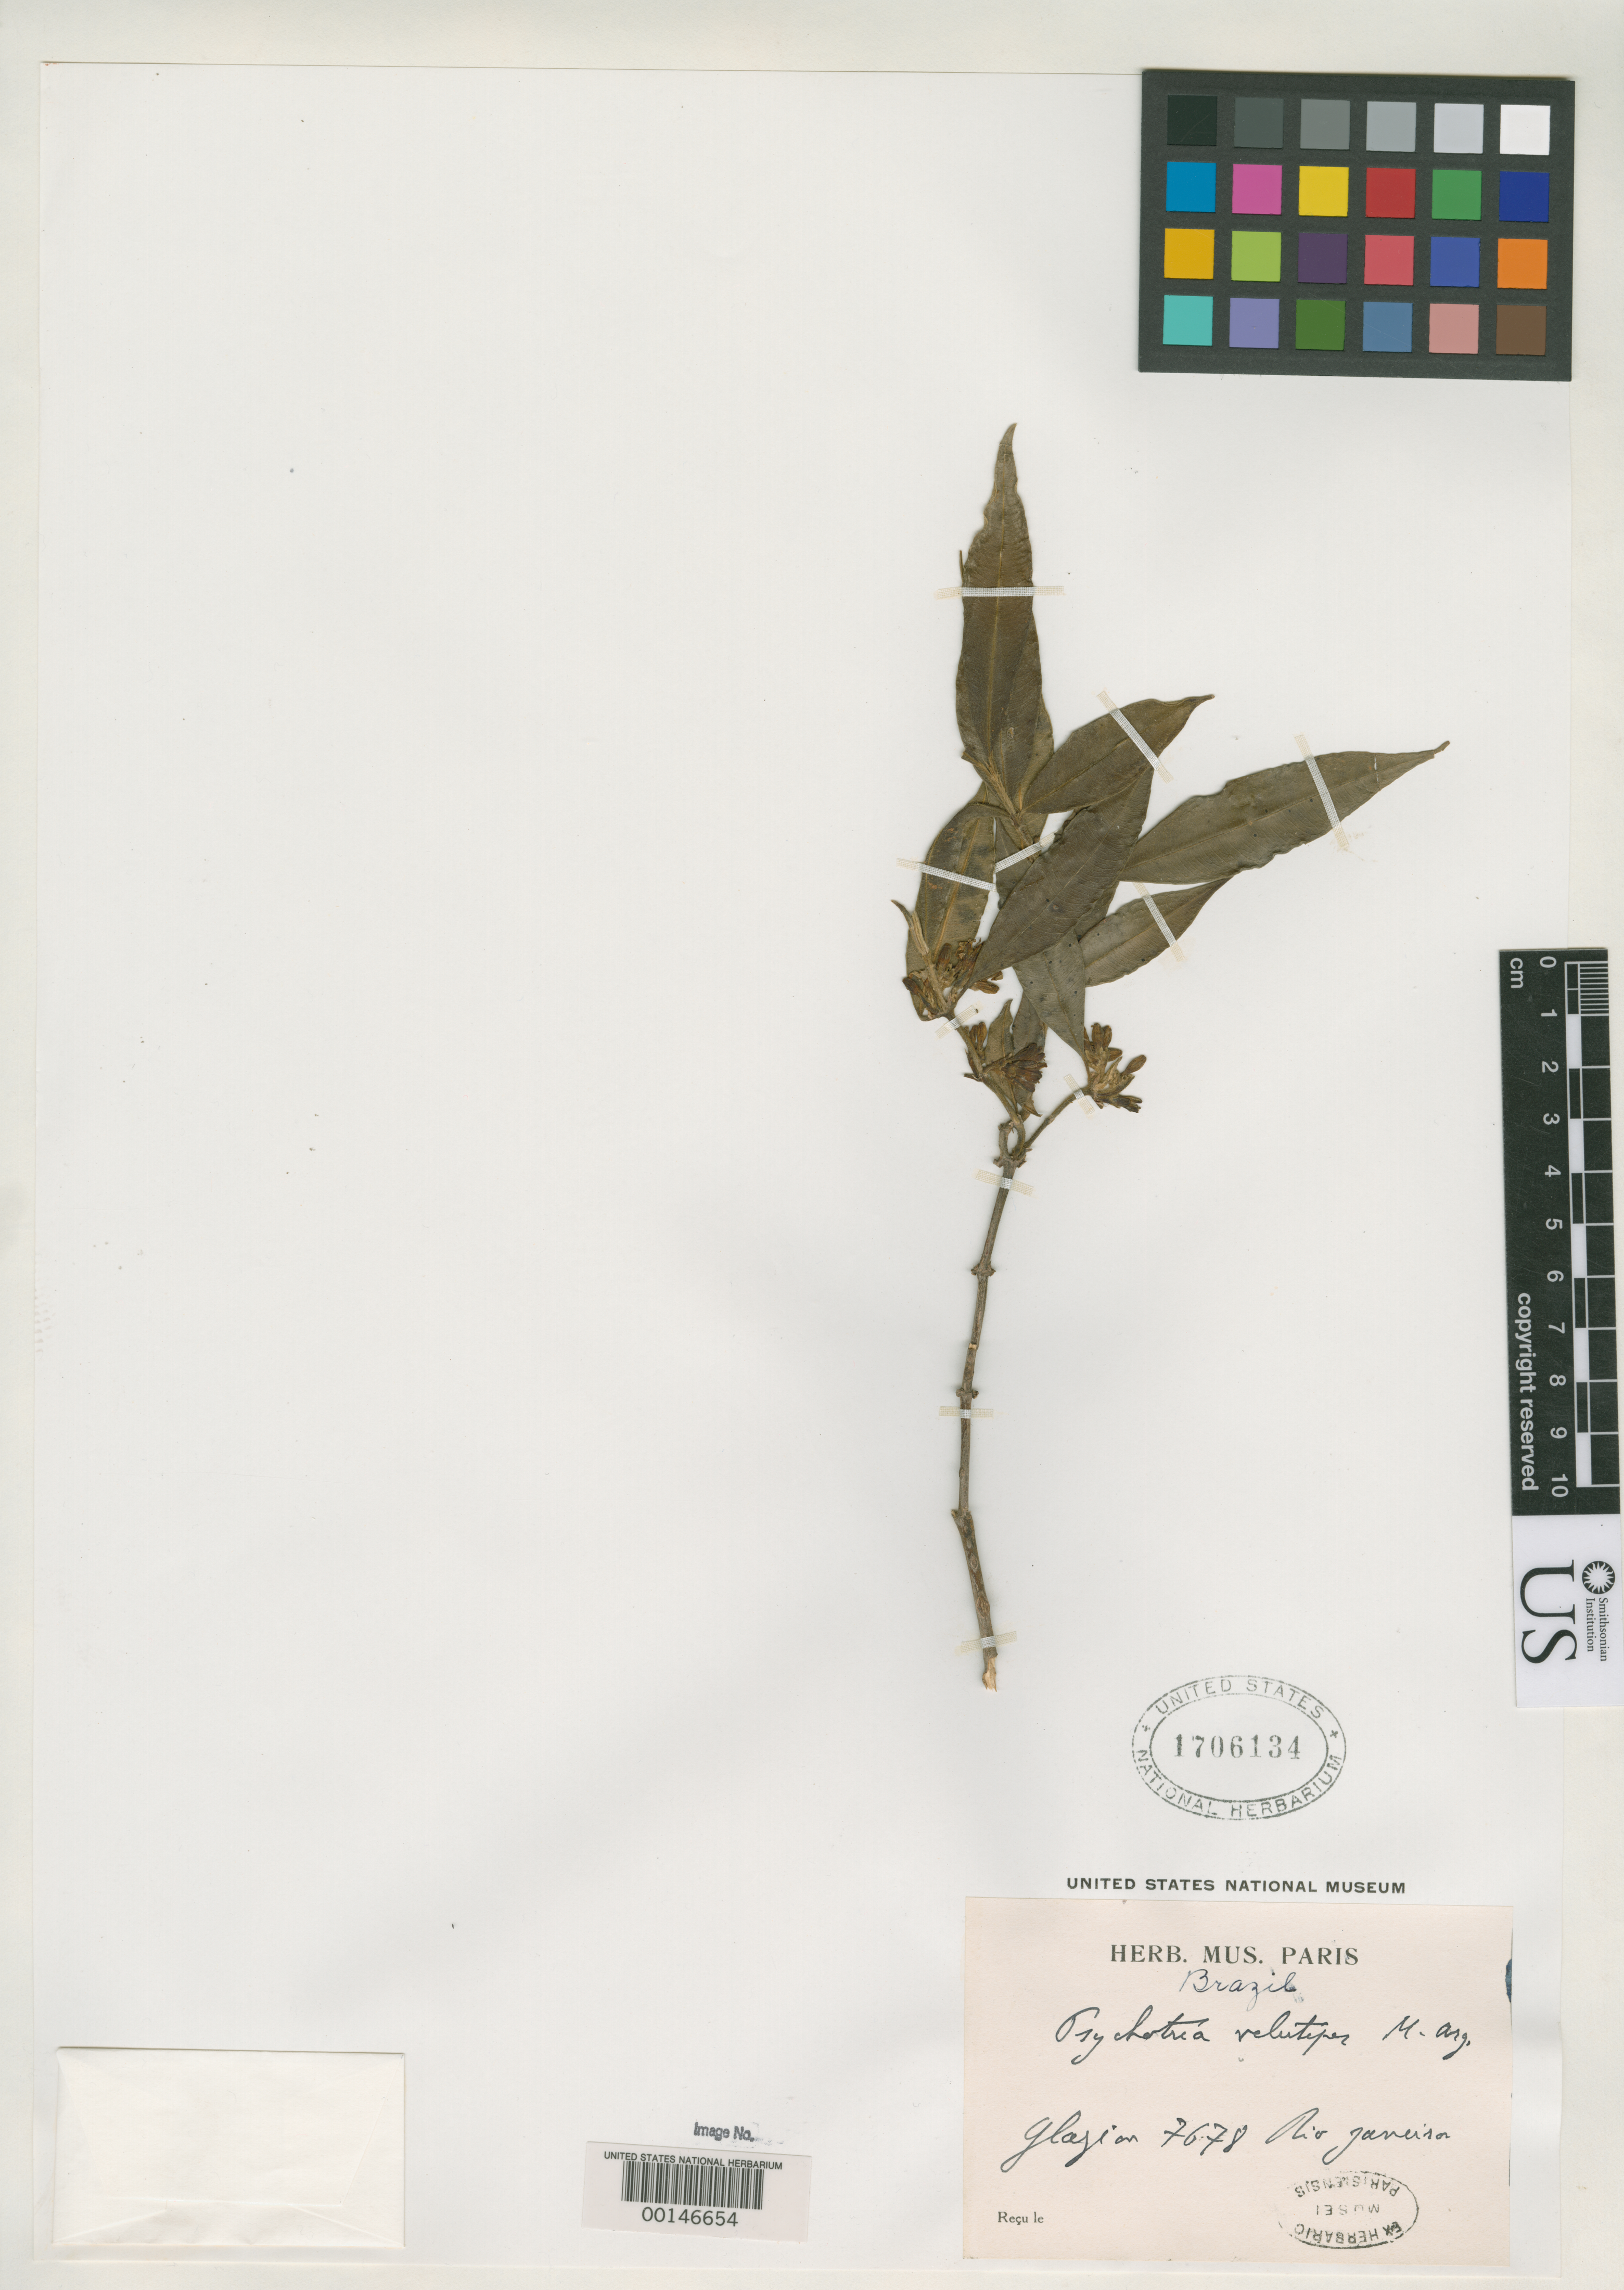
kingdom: Plantae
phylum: Tracheophyta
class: Magnoliopsida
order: Gentianales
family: Rubiaceae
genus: Psychotria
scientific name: Psychotria velutipes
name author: Müll. Arg. in Mart.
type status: Isotype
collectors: A. F. M. Glaziou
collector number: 7678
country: Brazil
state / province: Rio de Janeiro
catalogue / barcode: US 1706134